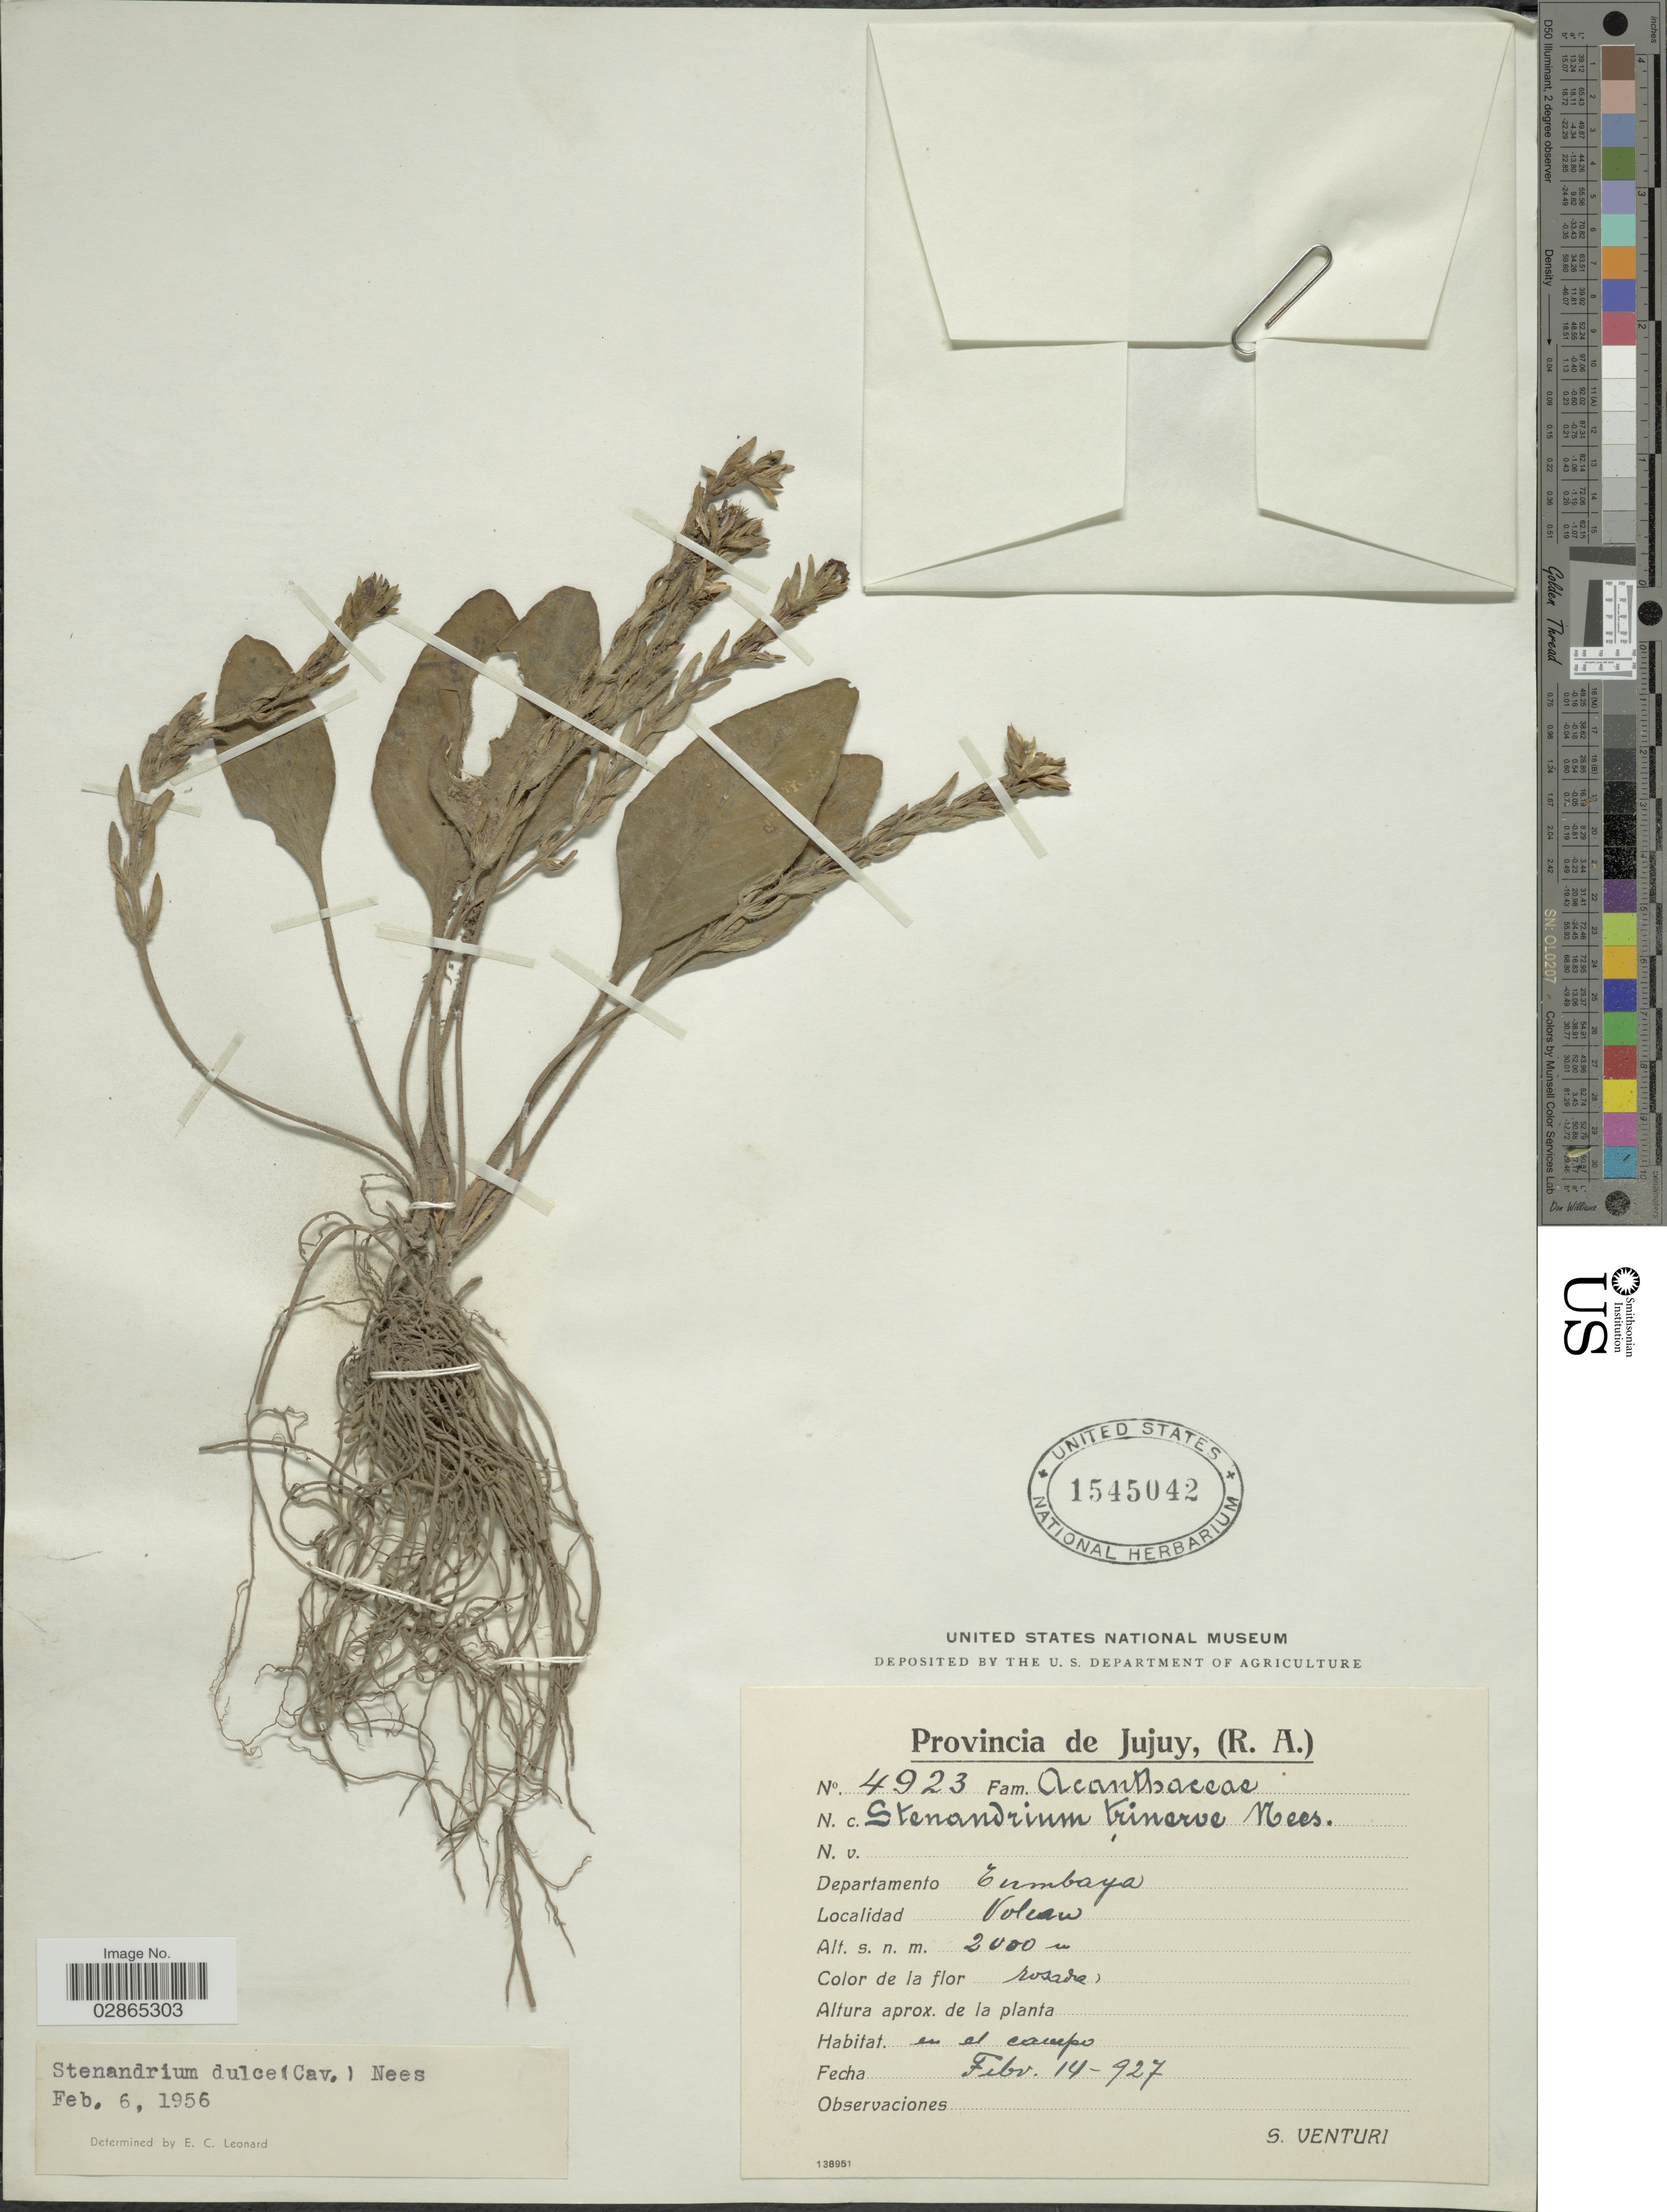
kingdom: Plantae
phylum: Tracheophyta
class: Magnoliopsida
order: Lamiales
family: Acanthaceae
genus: Stenandrium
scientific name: Stenandrium dulce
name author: (Cav.) Nees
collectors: S. Venturi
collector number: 4923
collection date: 1927-02-14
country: Argentina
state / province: Jujuy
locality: Departamento Tumbaya, Volcan.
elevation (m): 2000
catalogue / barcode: US 1545042